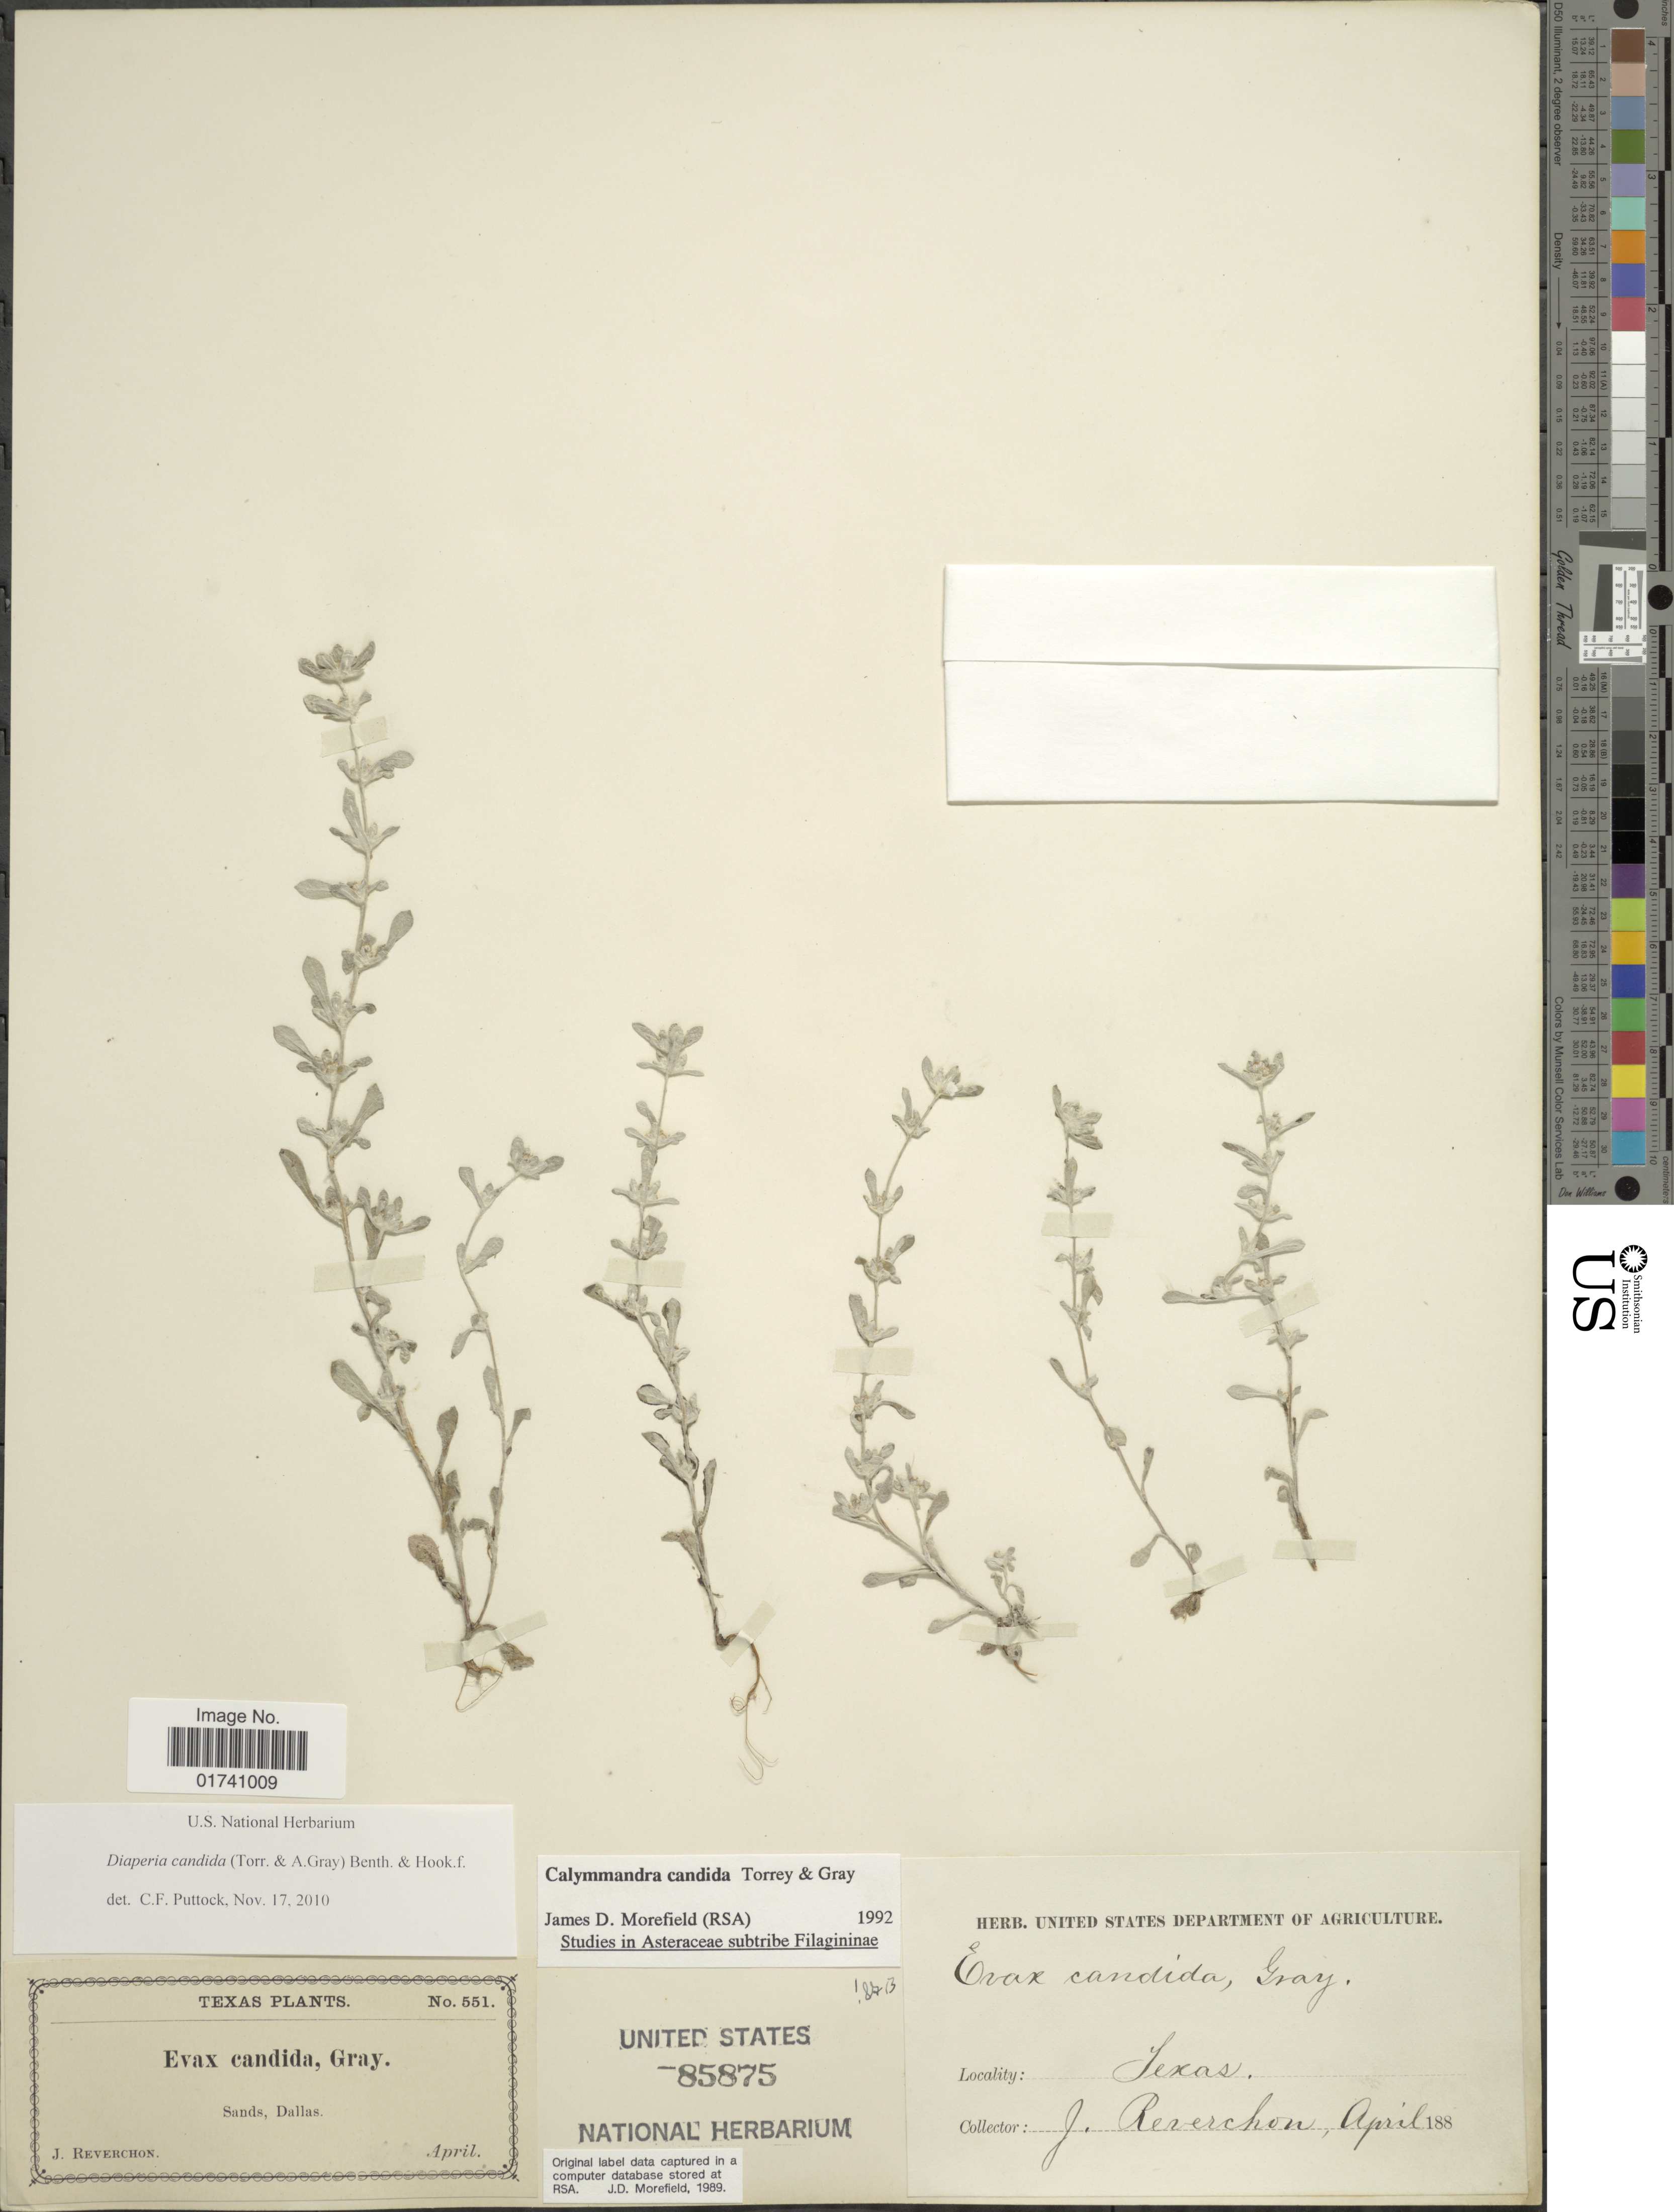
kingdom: Plantae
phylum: Tracheophyta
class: Magnoliopsida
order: Asterales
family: Asteraceae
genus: Diaperia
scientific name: Diaperia candida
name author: (Torr. & A. Gray) Benth. & Hook. f.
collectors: J. Reverchon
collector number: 551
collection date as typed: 188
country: United States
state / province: Texas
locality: Sands, Dallas.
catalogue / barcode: US 85875